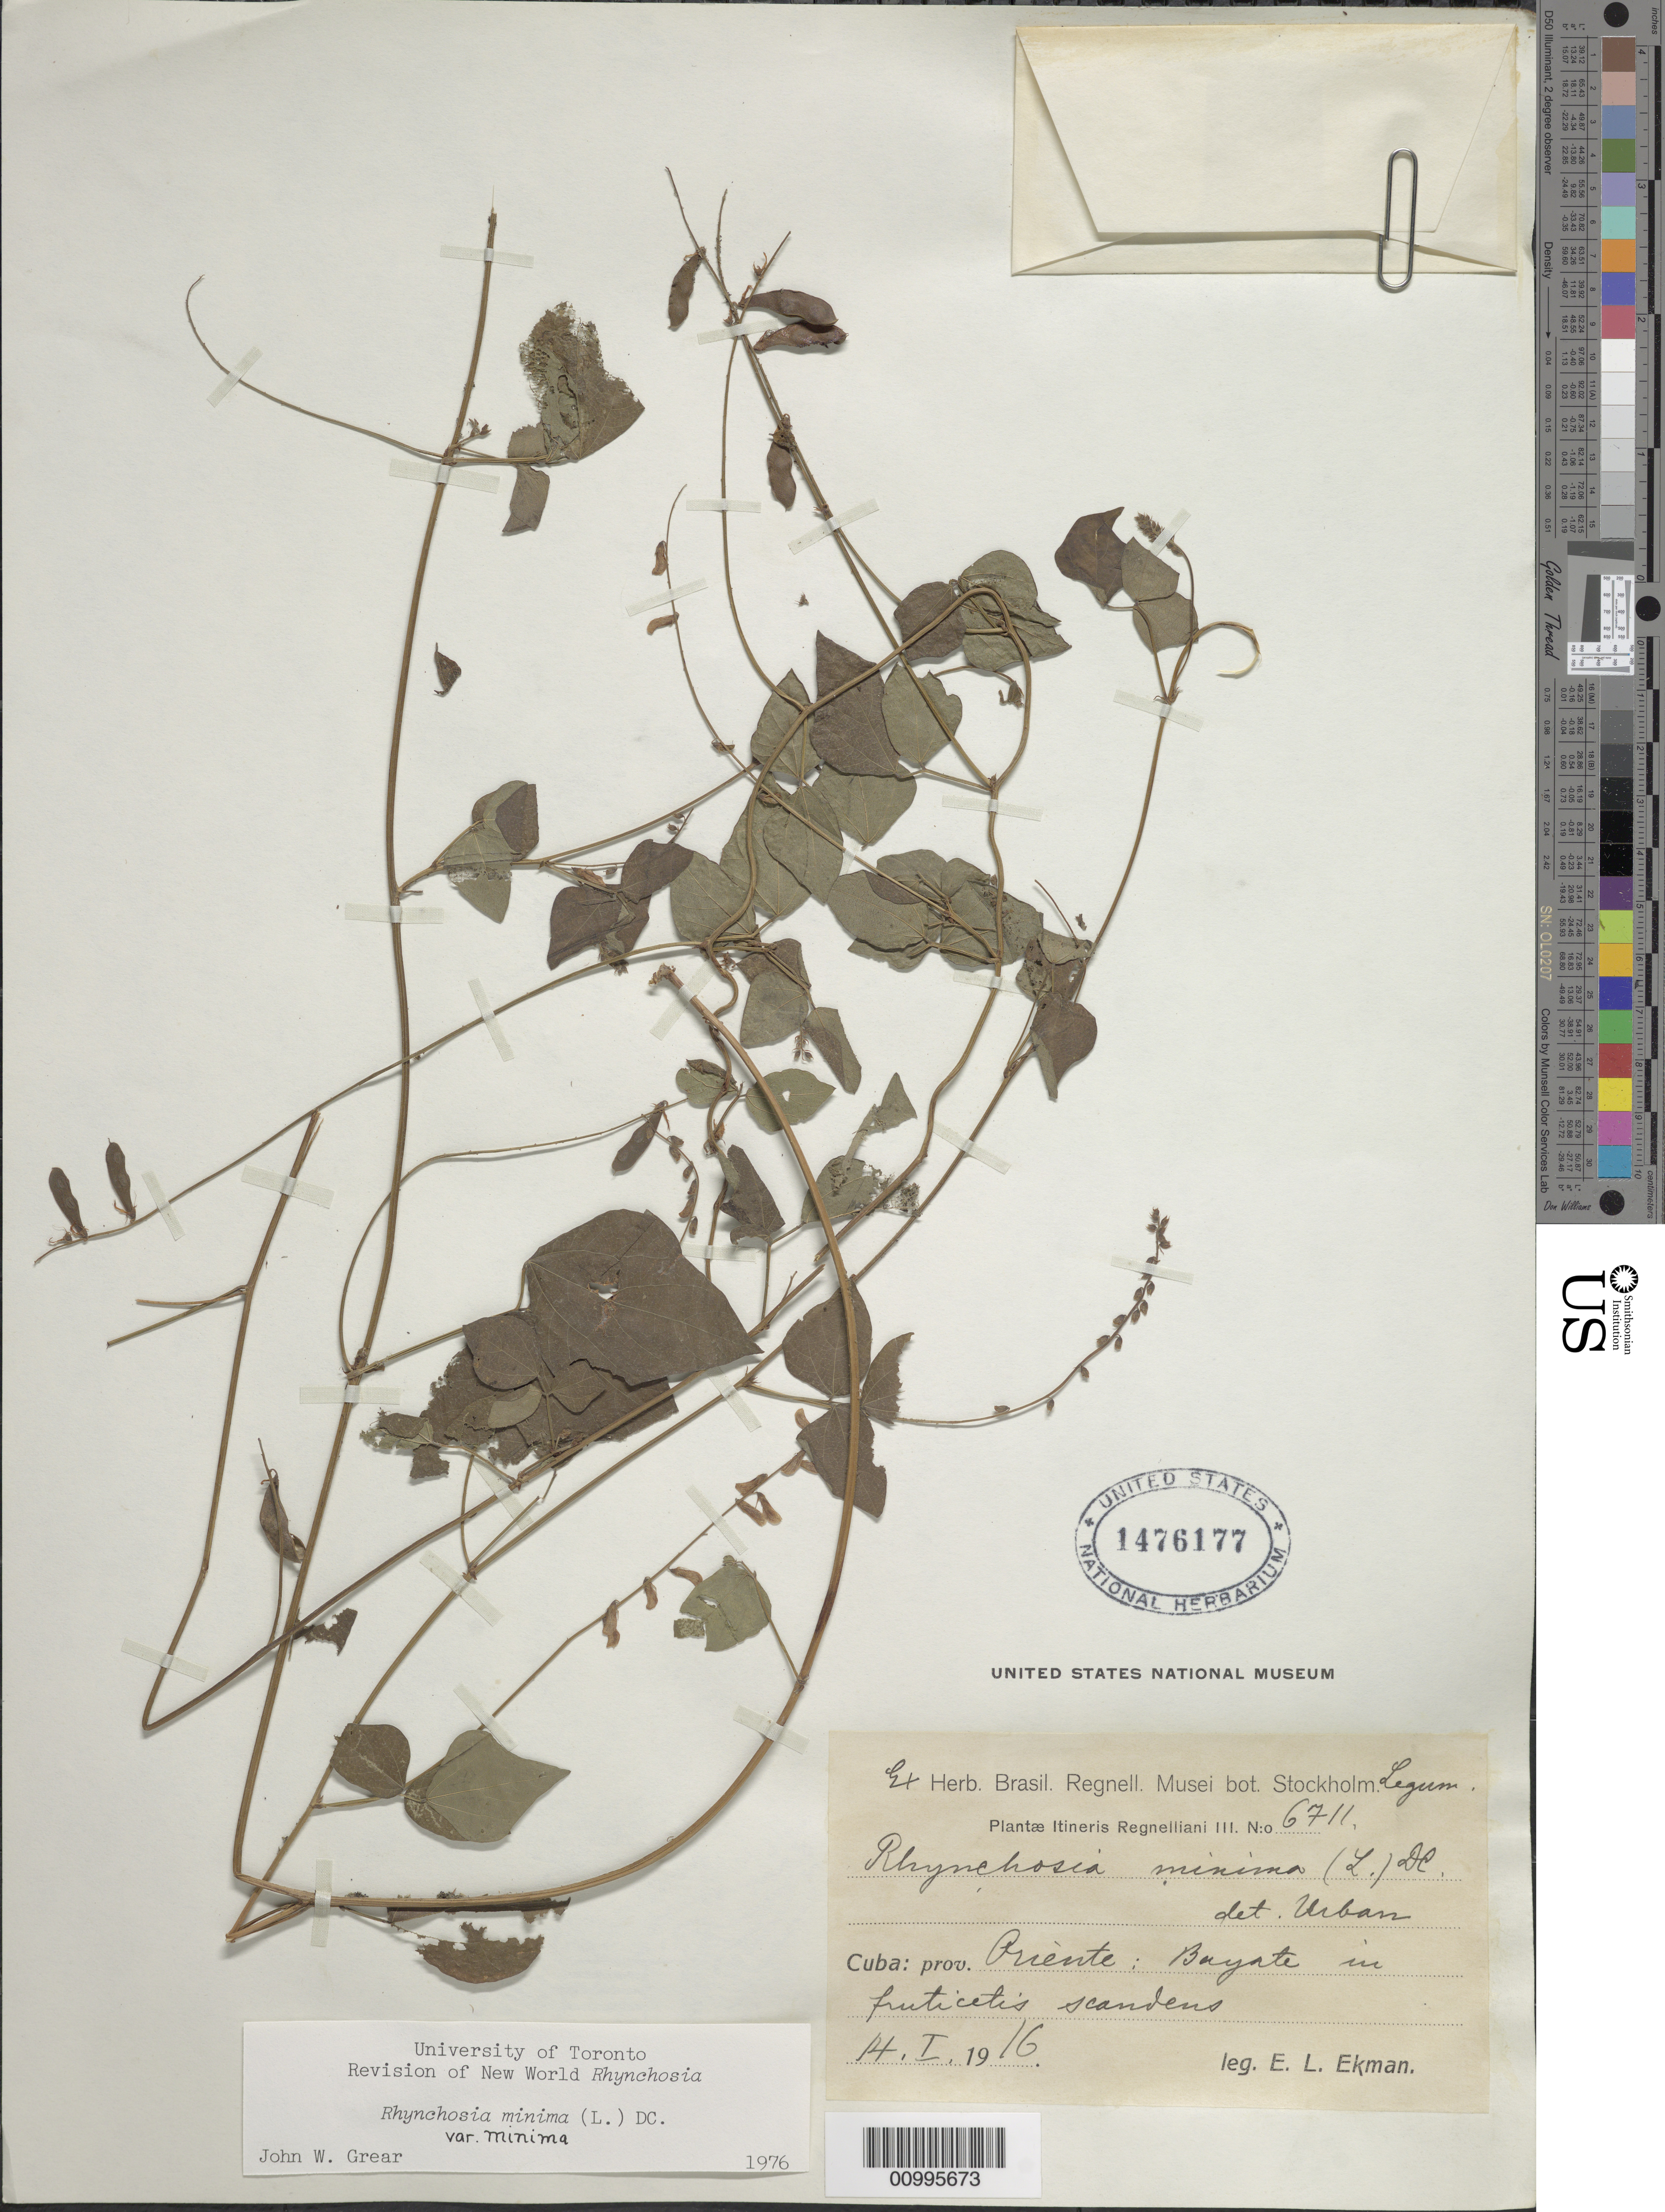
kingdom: Plantae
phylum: Tracheophyta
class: Magnoliopsida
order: Fabales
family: Fabaceae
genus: Rhynchosia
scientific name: Rhynchosia minima var. minima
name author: (L.) DC.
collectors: E. L. Ekman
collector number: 6711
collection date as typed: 14 Jan 1916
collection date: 1916-01-14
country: Cuba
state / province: Oriente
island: Cuba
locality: Bayate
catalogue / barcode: US 1476177